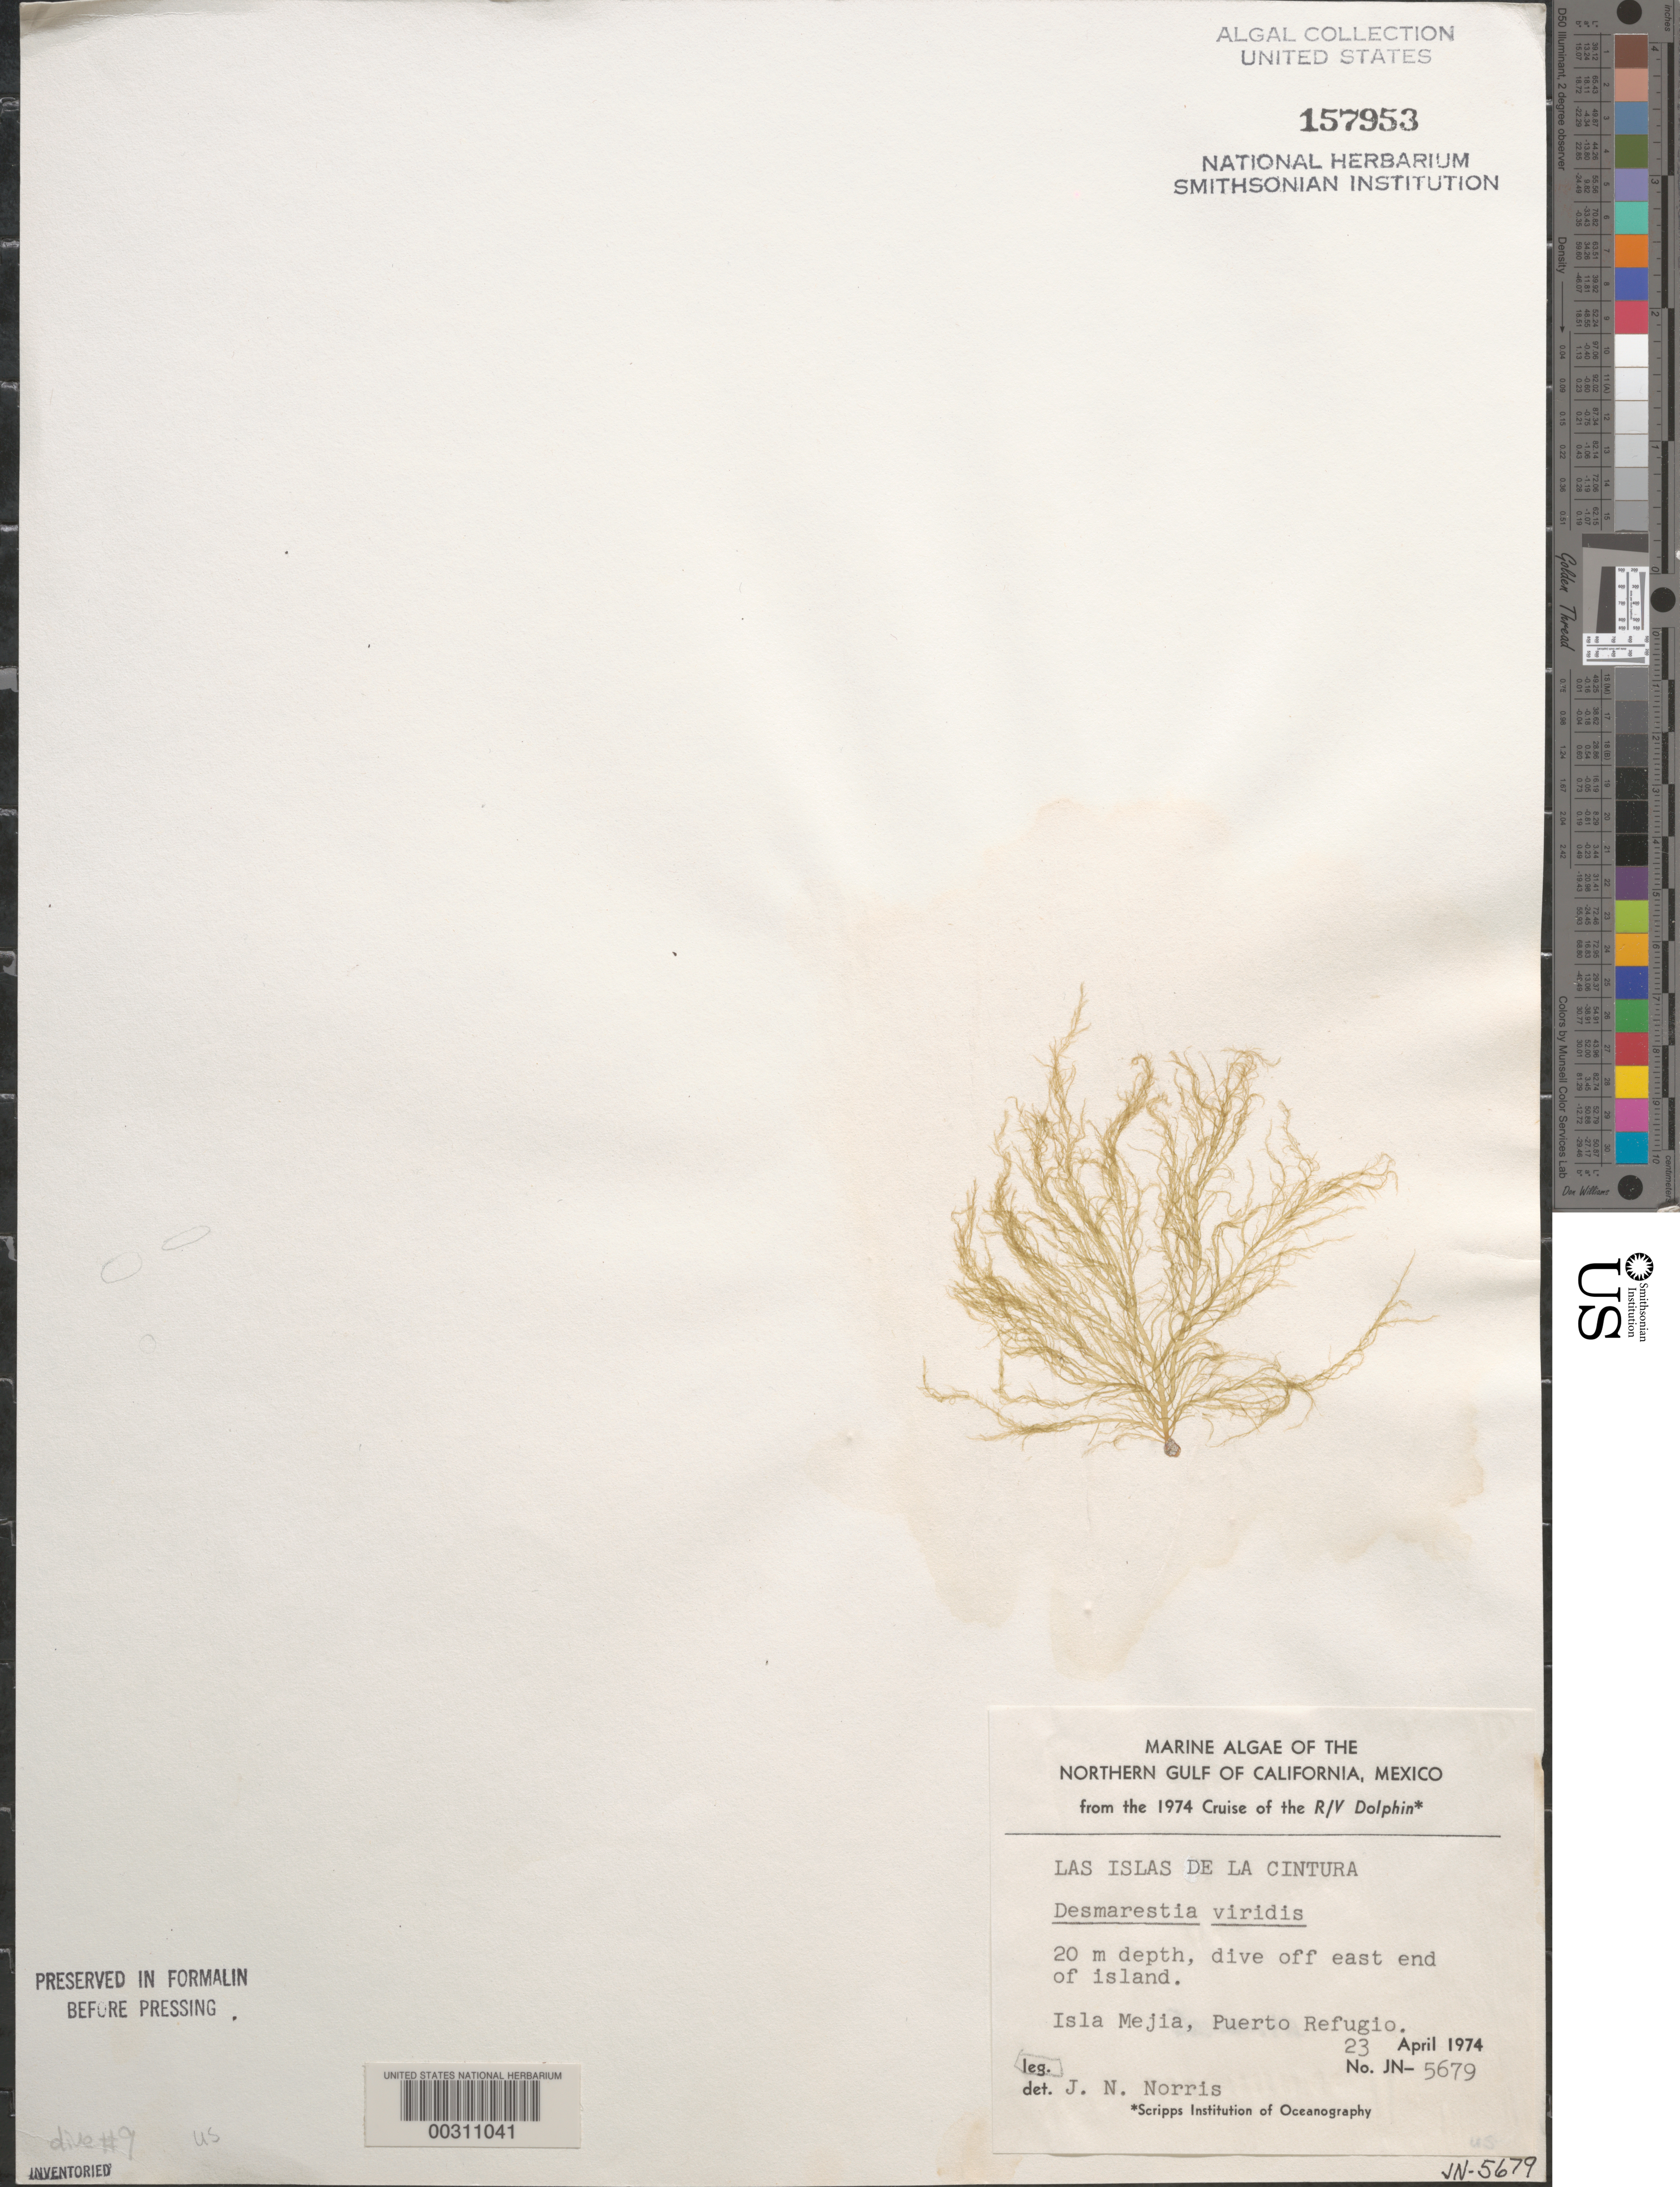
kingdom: Chromista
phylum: Ochrophyta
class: Phaeophyceae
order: Desmarestiales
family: Desmarestiaceae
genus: Desmarestia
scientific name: Desmarestia viridis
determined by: Norris, James N.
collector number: JN-5679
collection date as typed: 23 Apr 1974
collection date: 1974-04-23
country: Mexico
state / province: Baja California Norte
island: Isla Mejia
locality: Puerto Refugio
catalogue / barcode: US 157953